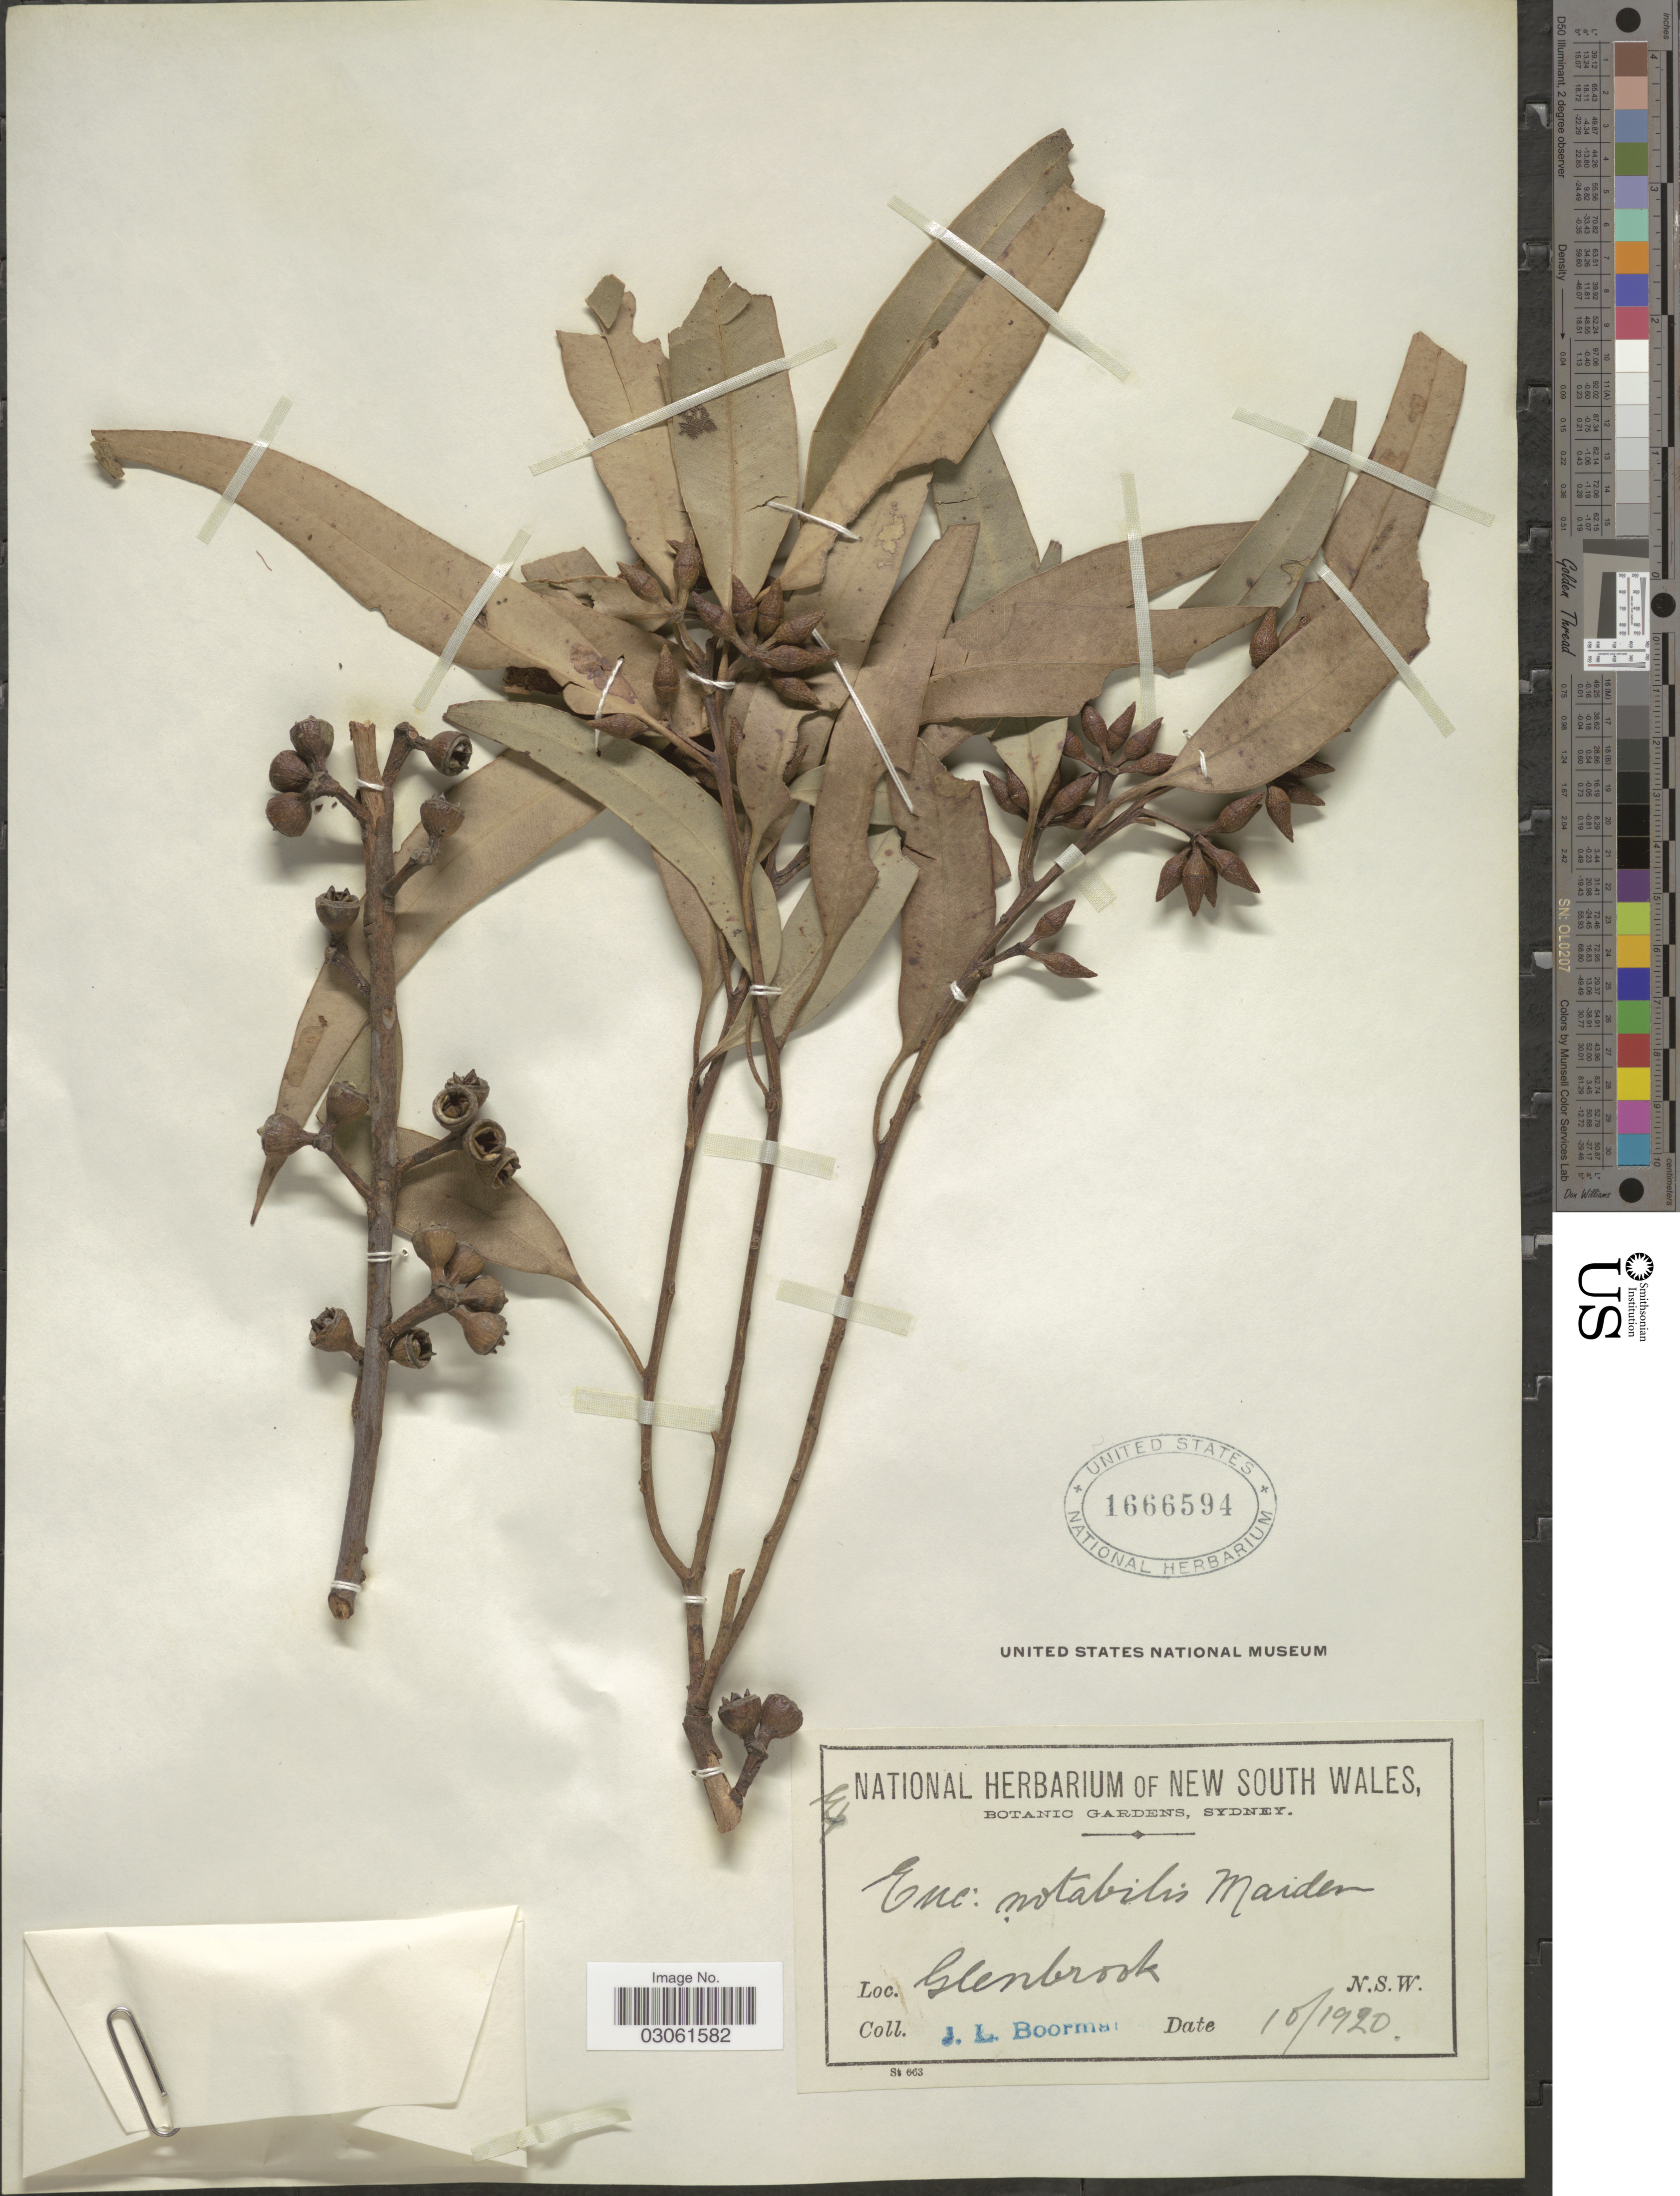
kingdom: Plantae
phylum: Tracheophyta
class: Magnoliopsida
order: Myrtales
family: Myrtaceae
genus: Eucalyptus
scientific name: Eucalyptus notabilis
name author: Maiden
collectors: J. Boorman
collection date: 1920-10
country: Australia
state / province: New South Wales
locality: Glenbrook. N. S. W.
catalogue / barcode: US 1666594